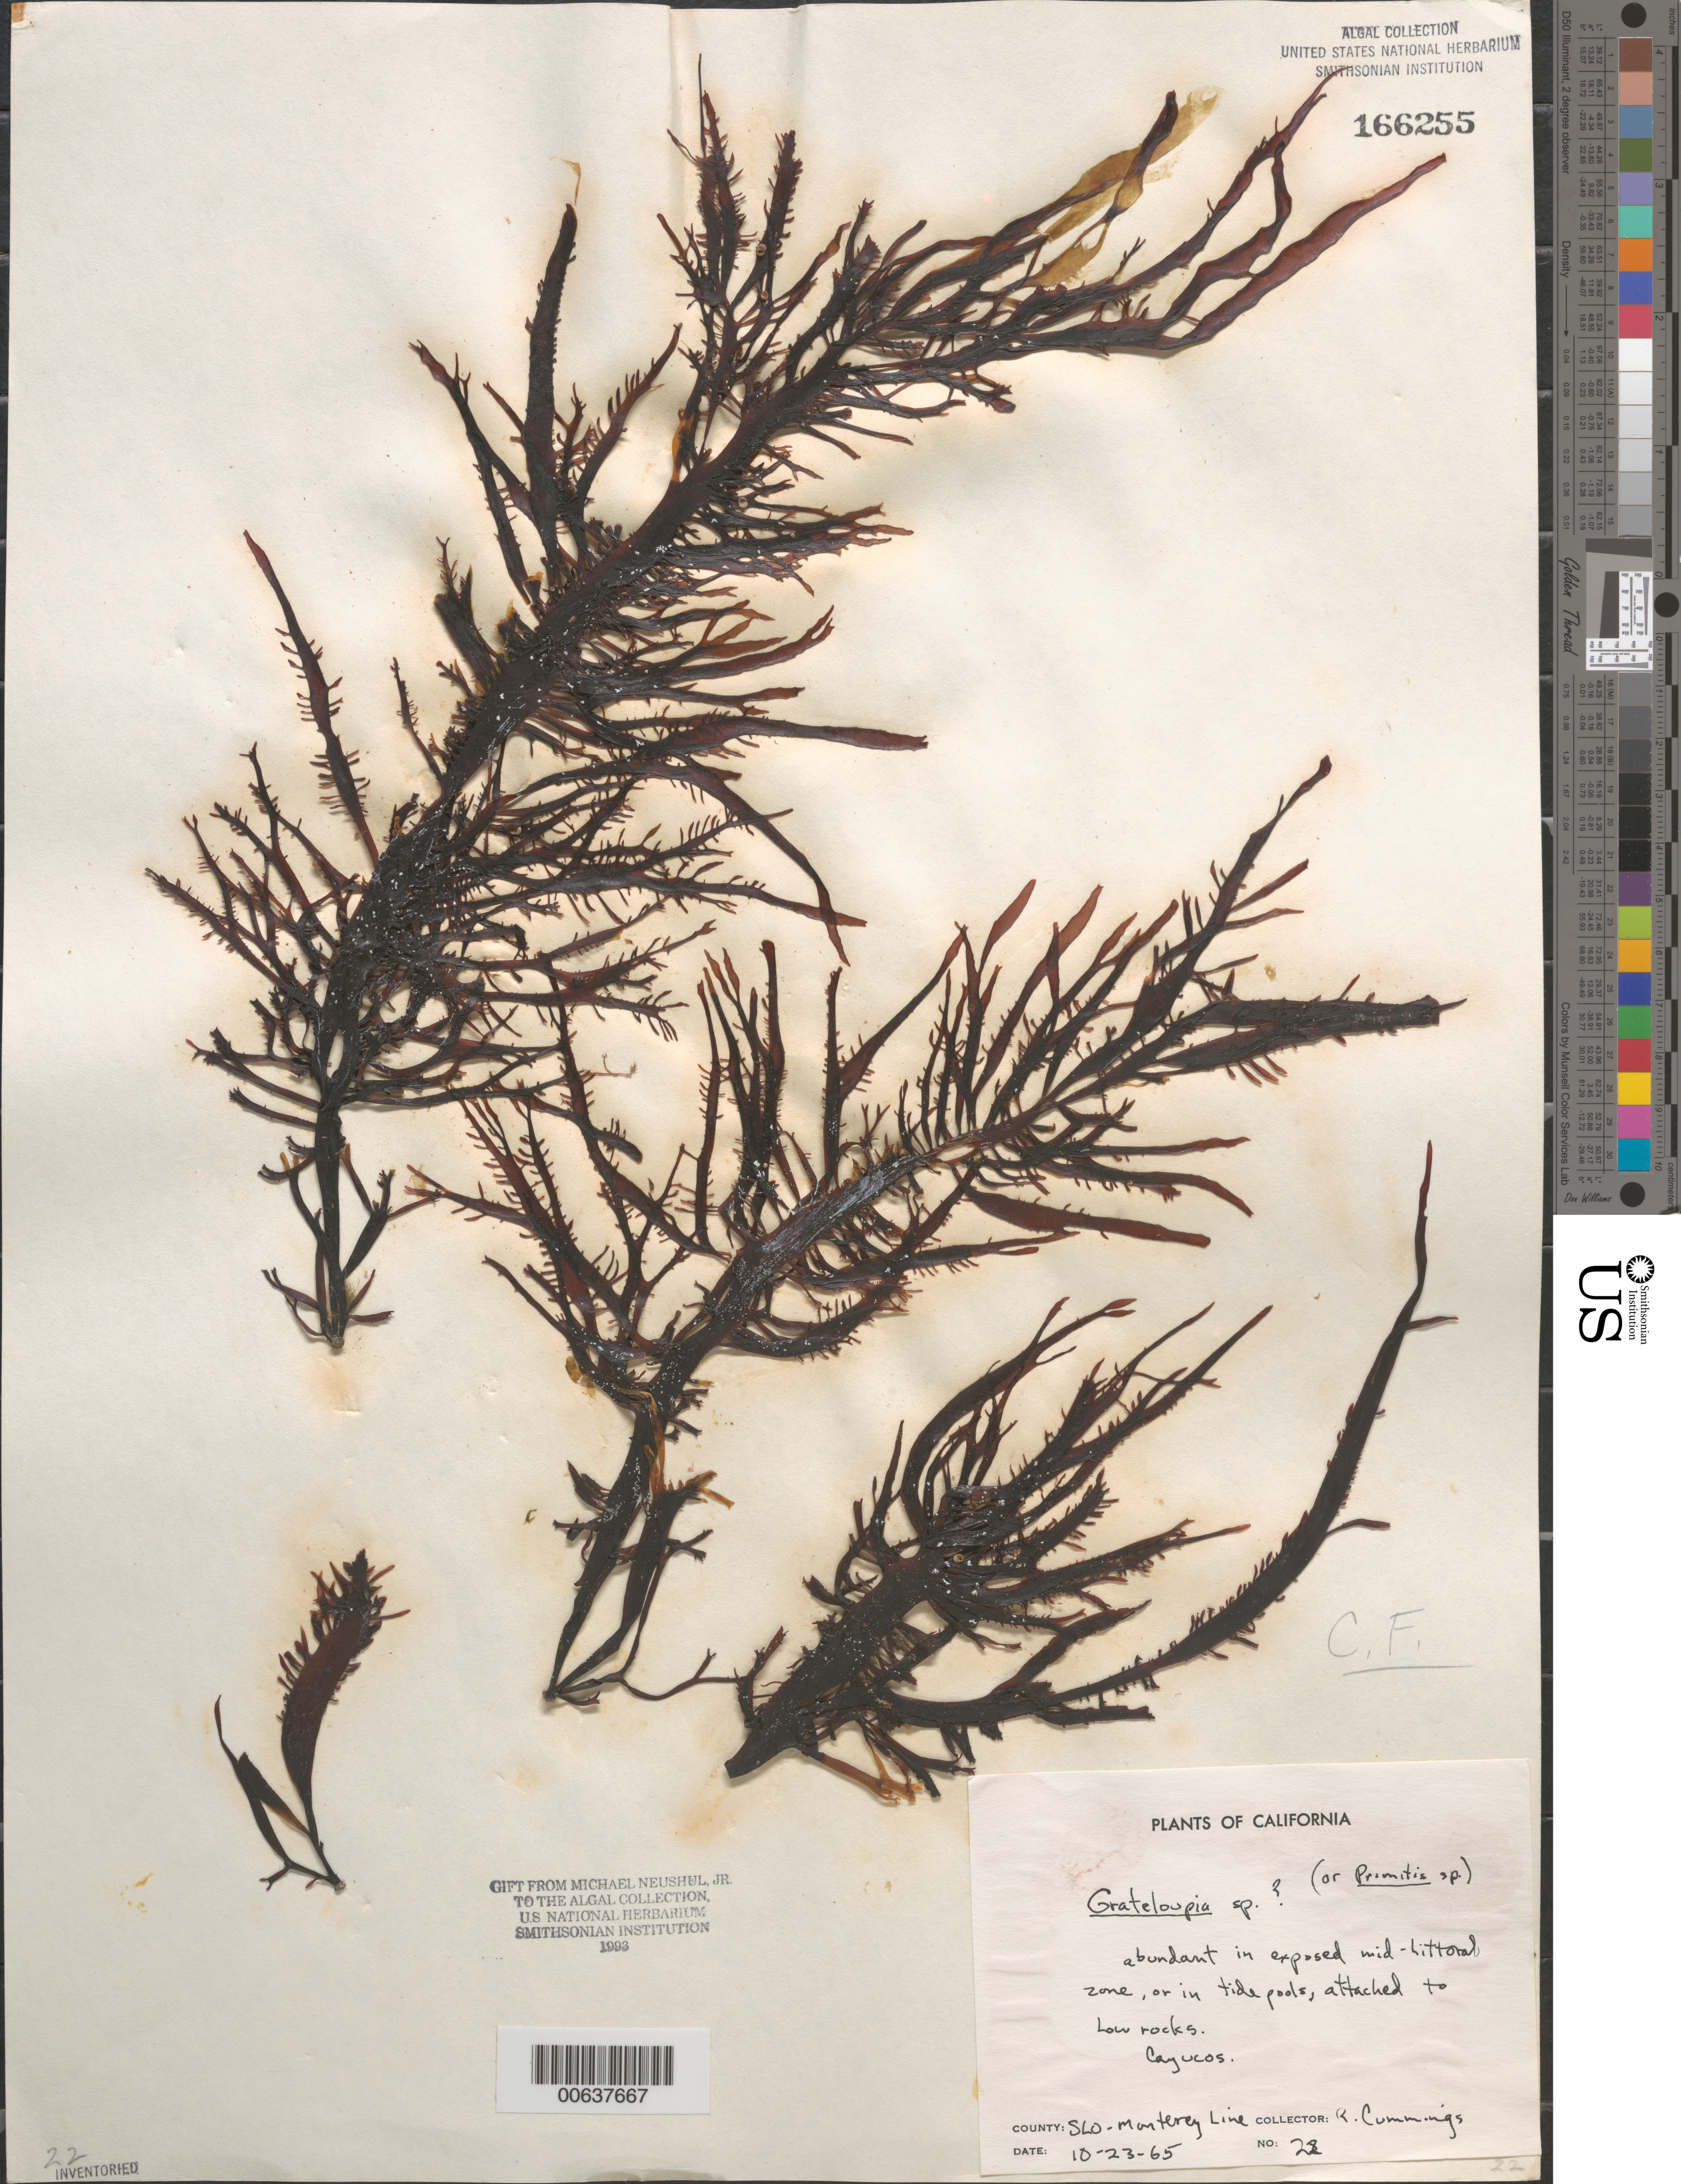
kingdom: Plantae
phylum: Rhodophyta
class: Florideophyceae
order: Halymeniales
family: Halymeniaceae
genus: Grateloupia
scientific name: Grateloupia sp.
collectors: R. Cummings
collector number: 28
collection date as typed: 23 Oct 1965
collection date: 1965-10-23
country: United States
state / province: California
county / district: San Luis Obispo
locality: Cayucos, near Monterey County line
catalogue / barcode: US 166255